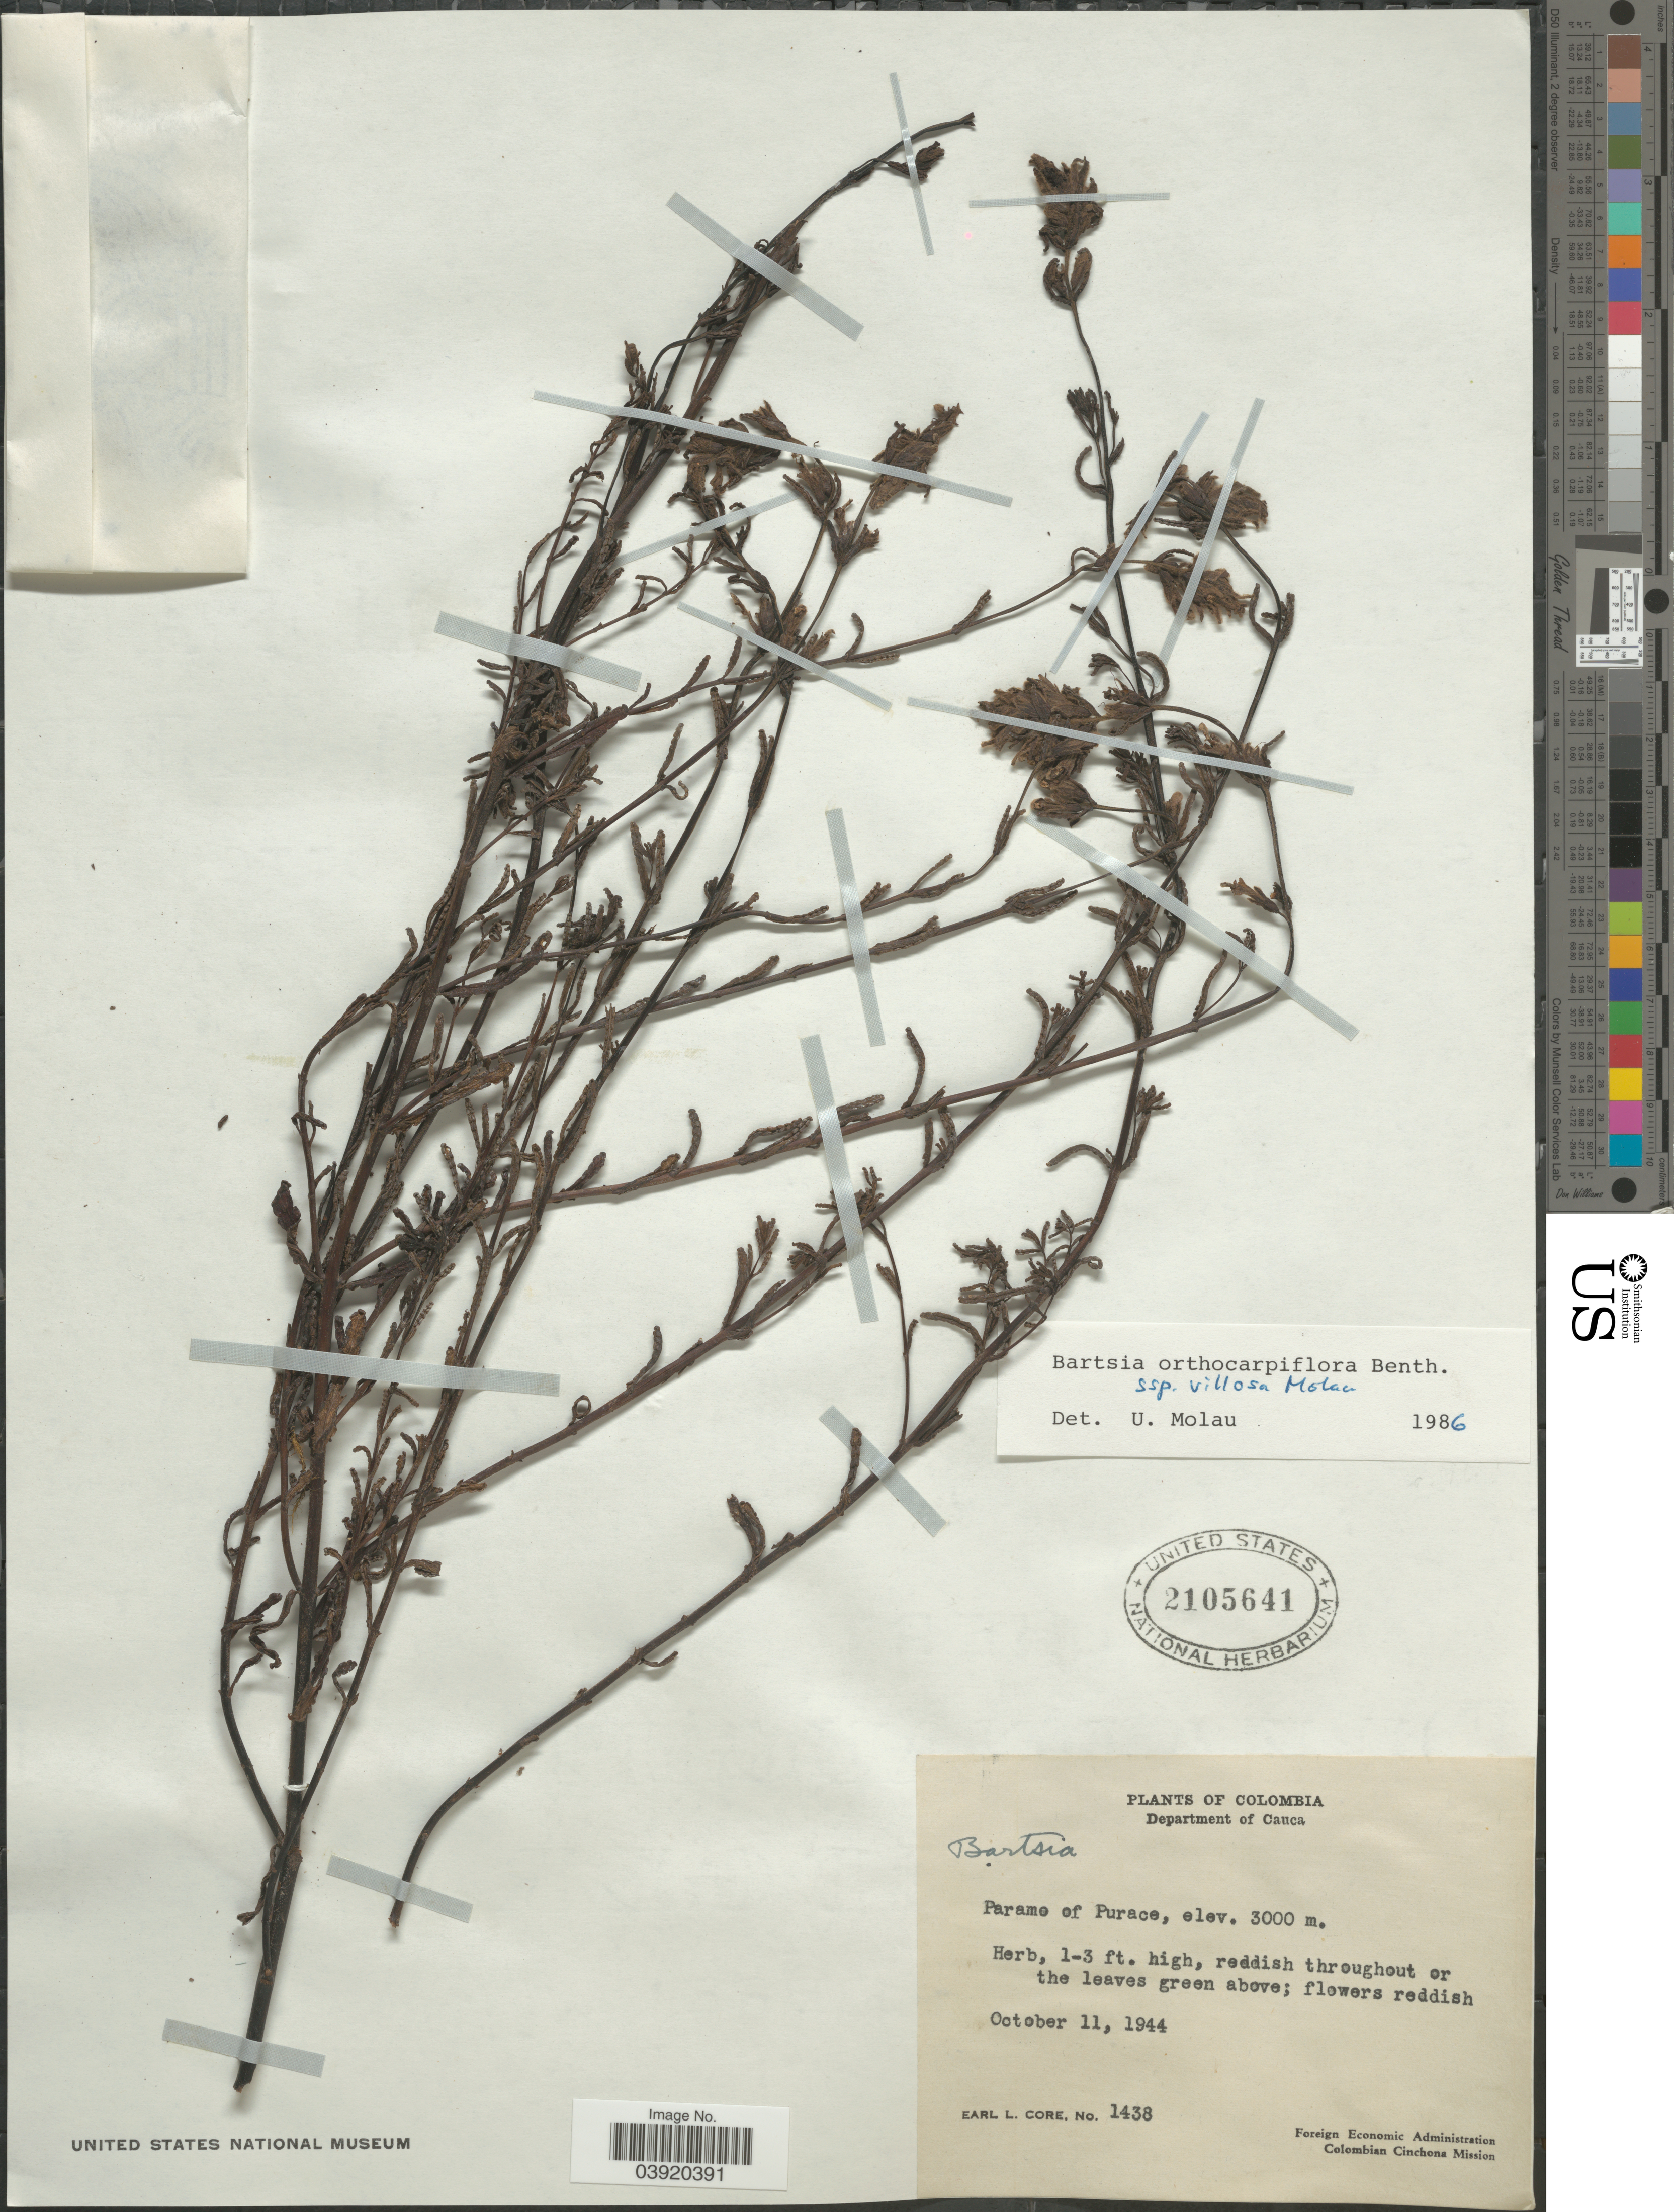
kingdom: Plantae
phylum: Tracheophyta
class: Magnoliopsida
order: Lamiales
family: Orobanchaceae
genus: Bartsia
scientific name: Bartsia orthocarpiflora subsp. villosa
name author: Molau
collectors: E. L. Core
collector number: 1438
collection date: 1944-10-11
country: Colombia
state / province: Cauca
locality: Department of Cauca. Paramo of Purace.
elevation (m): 3000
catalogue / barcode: US 2105641